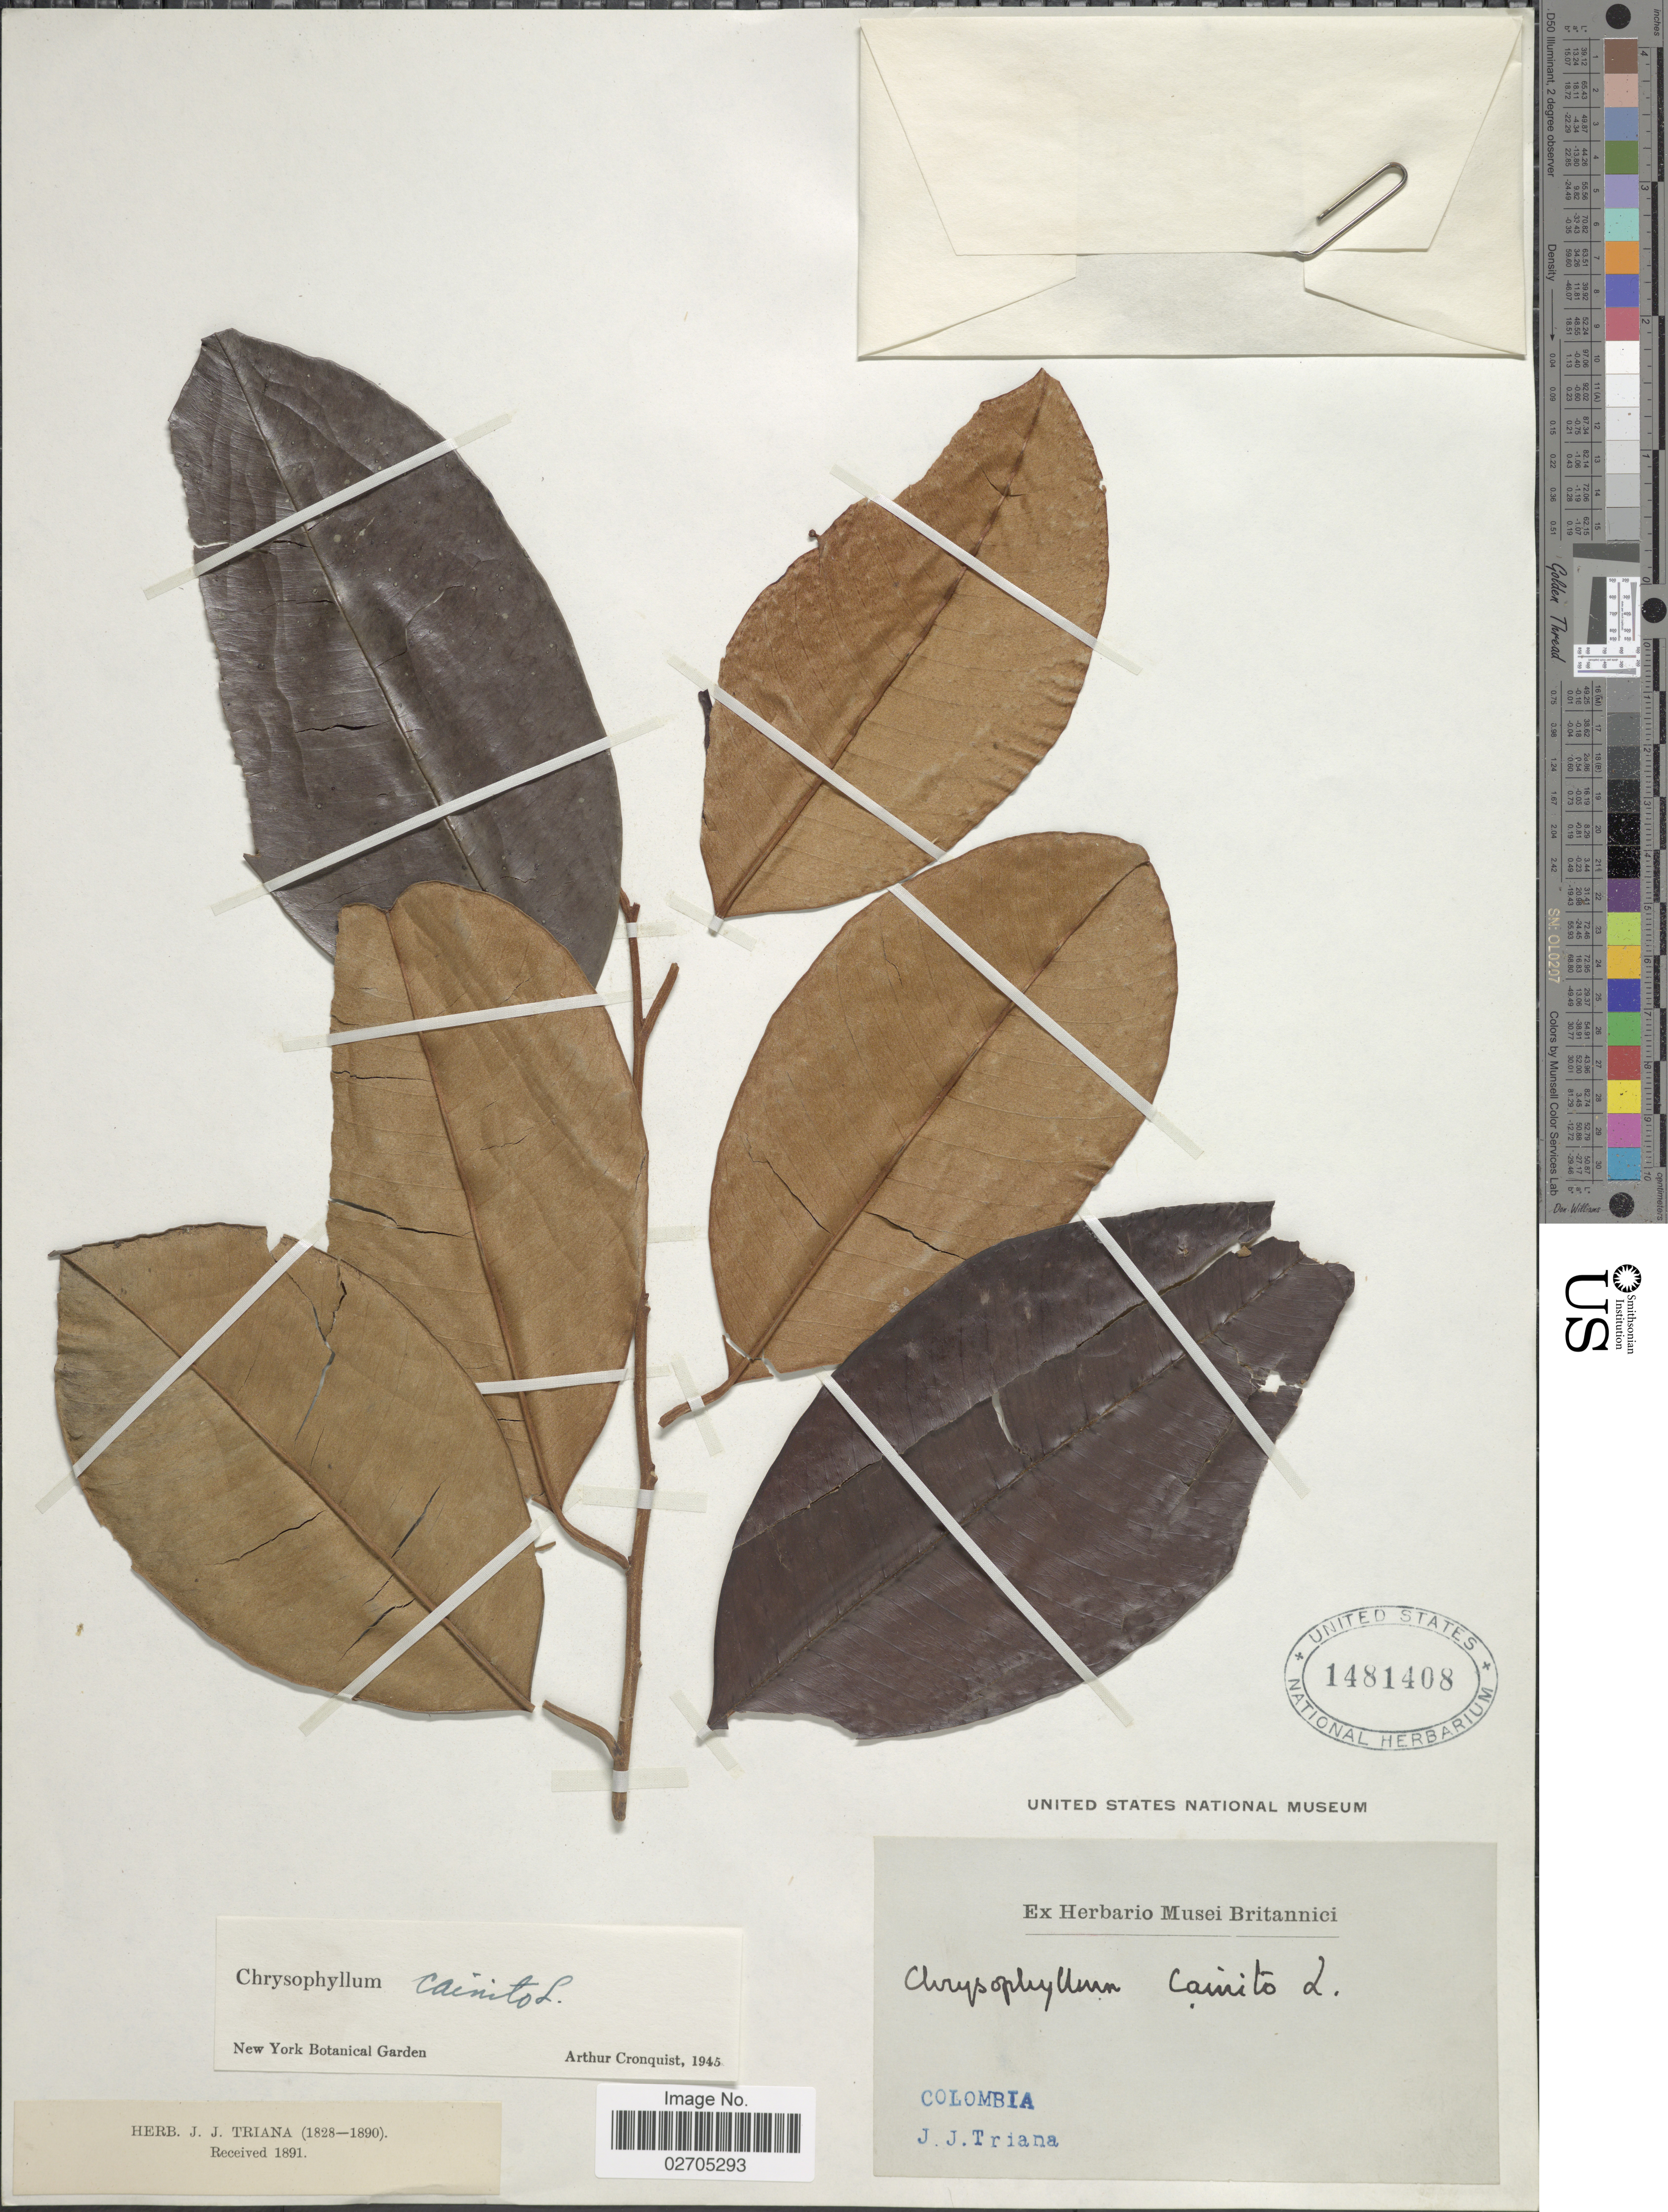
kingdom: Plantae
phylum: Tracheophyta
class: Magnoliopsida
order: Ericales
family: Sapotaceae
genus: Chrysophyllum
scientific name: Chrysophyllum cainito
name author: L.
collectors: J. J. Triana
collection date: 1828/1890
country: Colombia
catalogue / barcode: US 1481408